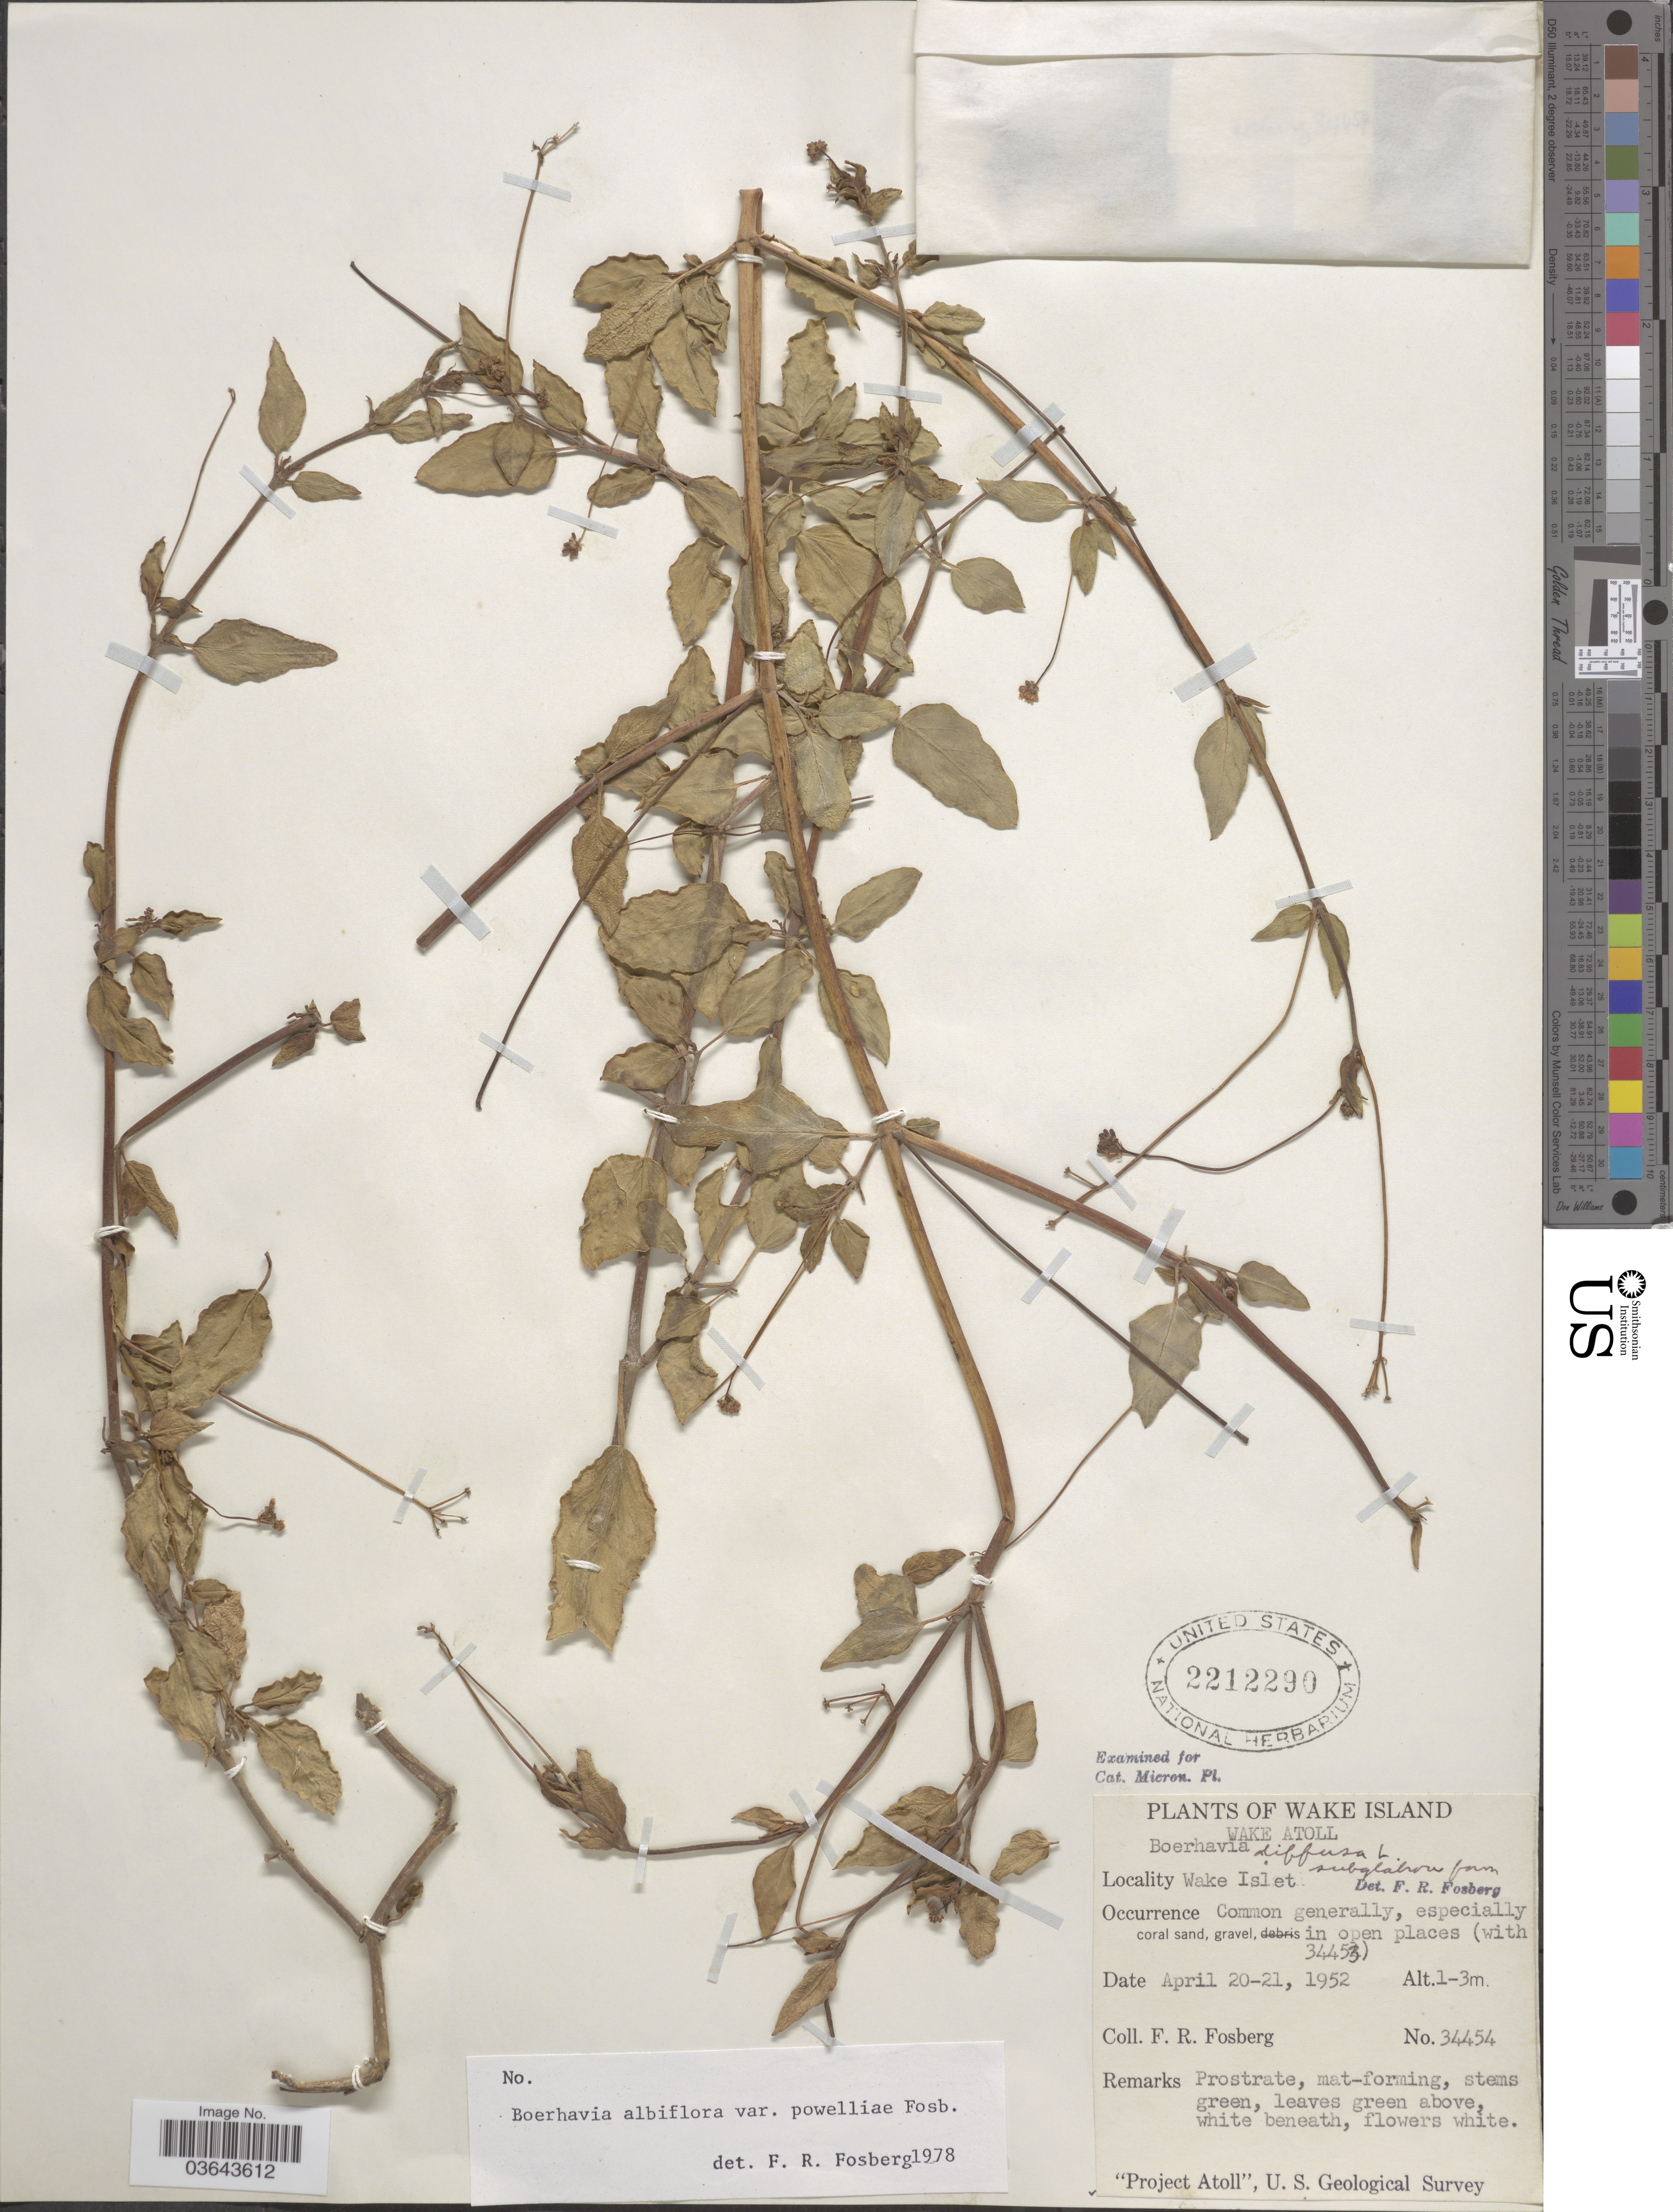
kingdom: Plantae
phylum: Tracheophyta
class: Magnoliopsida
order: Caryophyllales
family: Nyctaginaceae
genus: Boerhavia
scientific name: Boerhavia albiflora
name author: Fosberg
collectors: F. R. Fosberg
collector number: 34454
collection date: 1952-04-20/1952-04-21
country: U.S. Administered Pacific Islands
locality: Wake Island. Wake Atoll. Wake Islet.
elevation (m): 1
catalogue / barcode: US 2212290